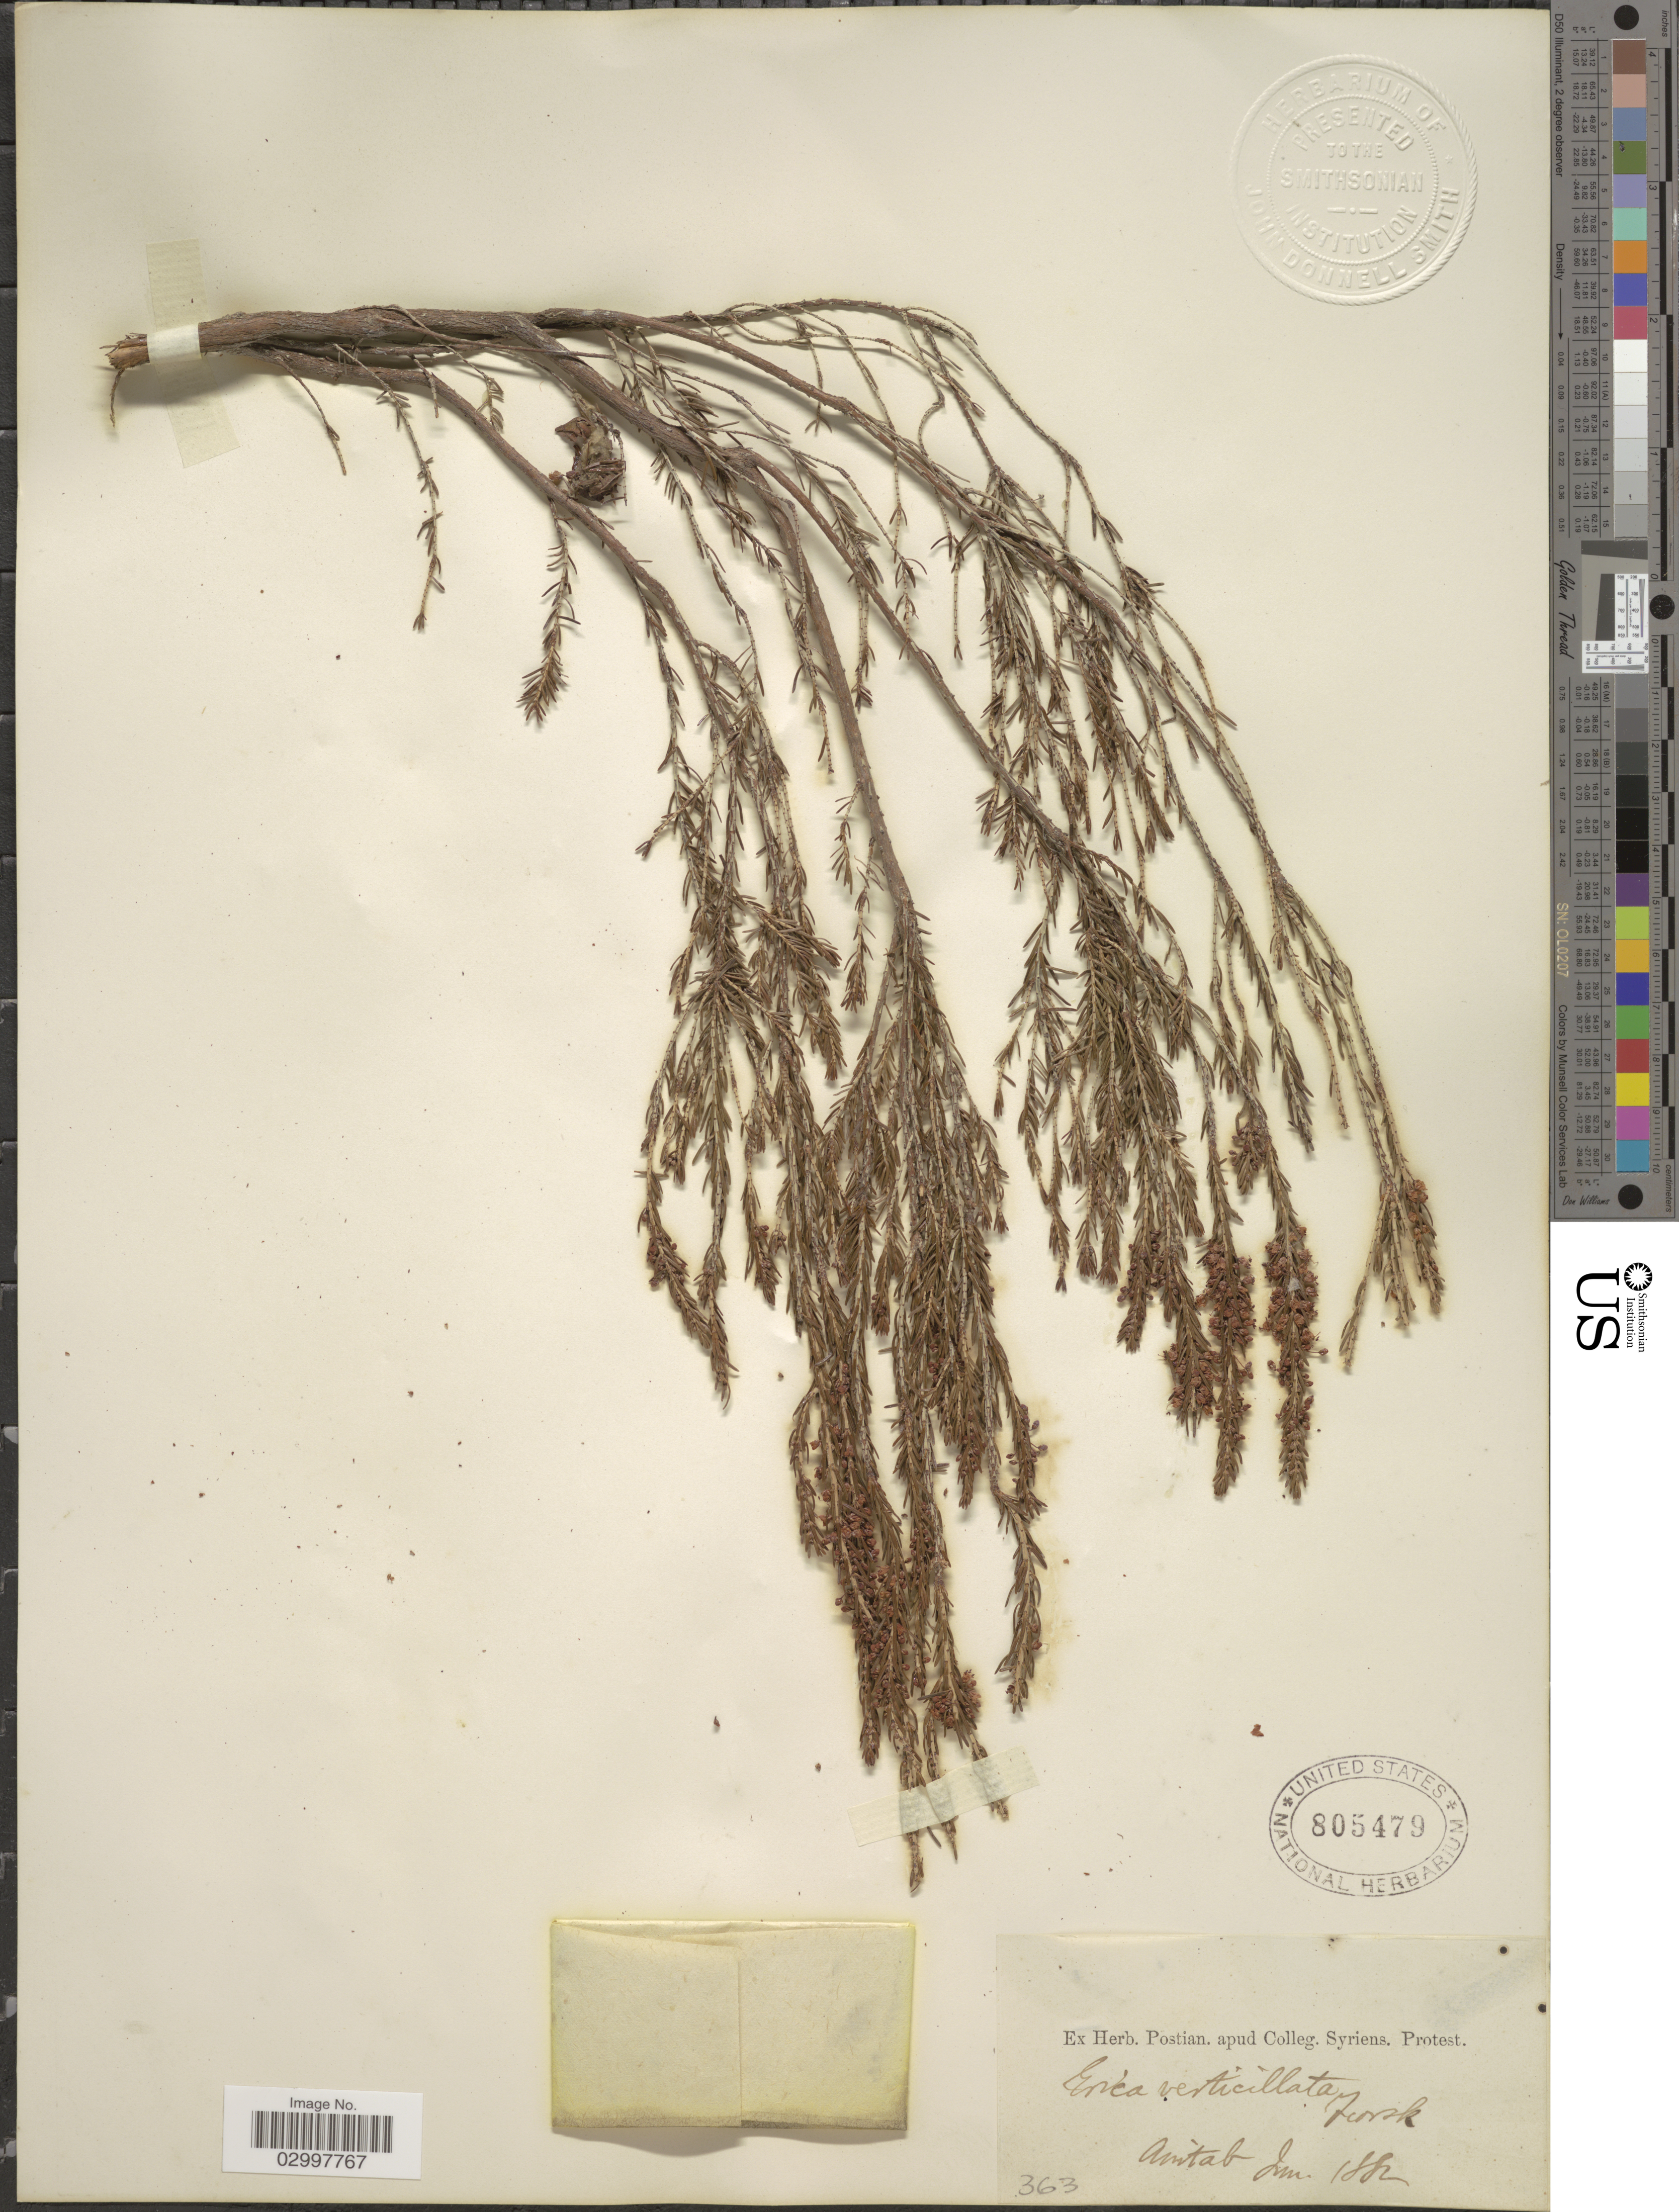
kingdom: Plantae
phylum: Tracheophyta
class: Magnoliopsida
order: Ericales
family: Ericaceae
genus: Erica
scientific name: Erica verticillata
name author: P.J. Bergius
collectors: ex herb. Postian. apud Colleg. Syriens. Protest. USE "Fannie P. A. Shepard" (10308853) AS PRIMARY COLLECTOR INSTEAD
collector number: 363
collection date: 1882-06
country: Turkey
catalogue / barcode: US 805479